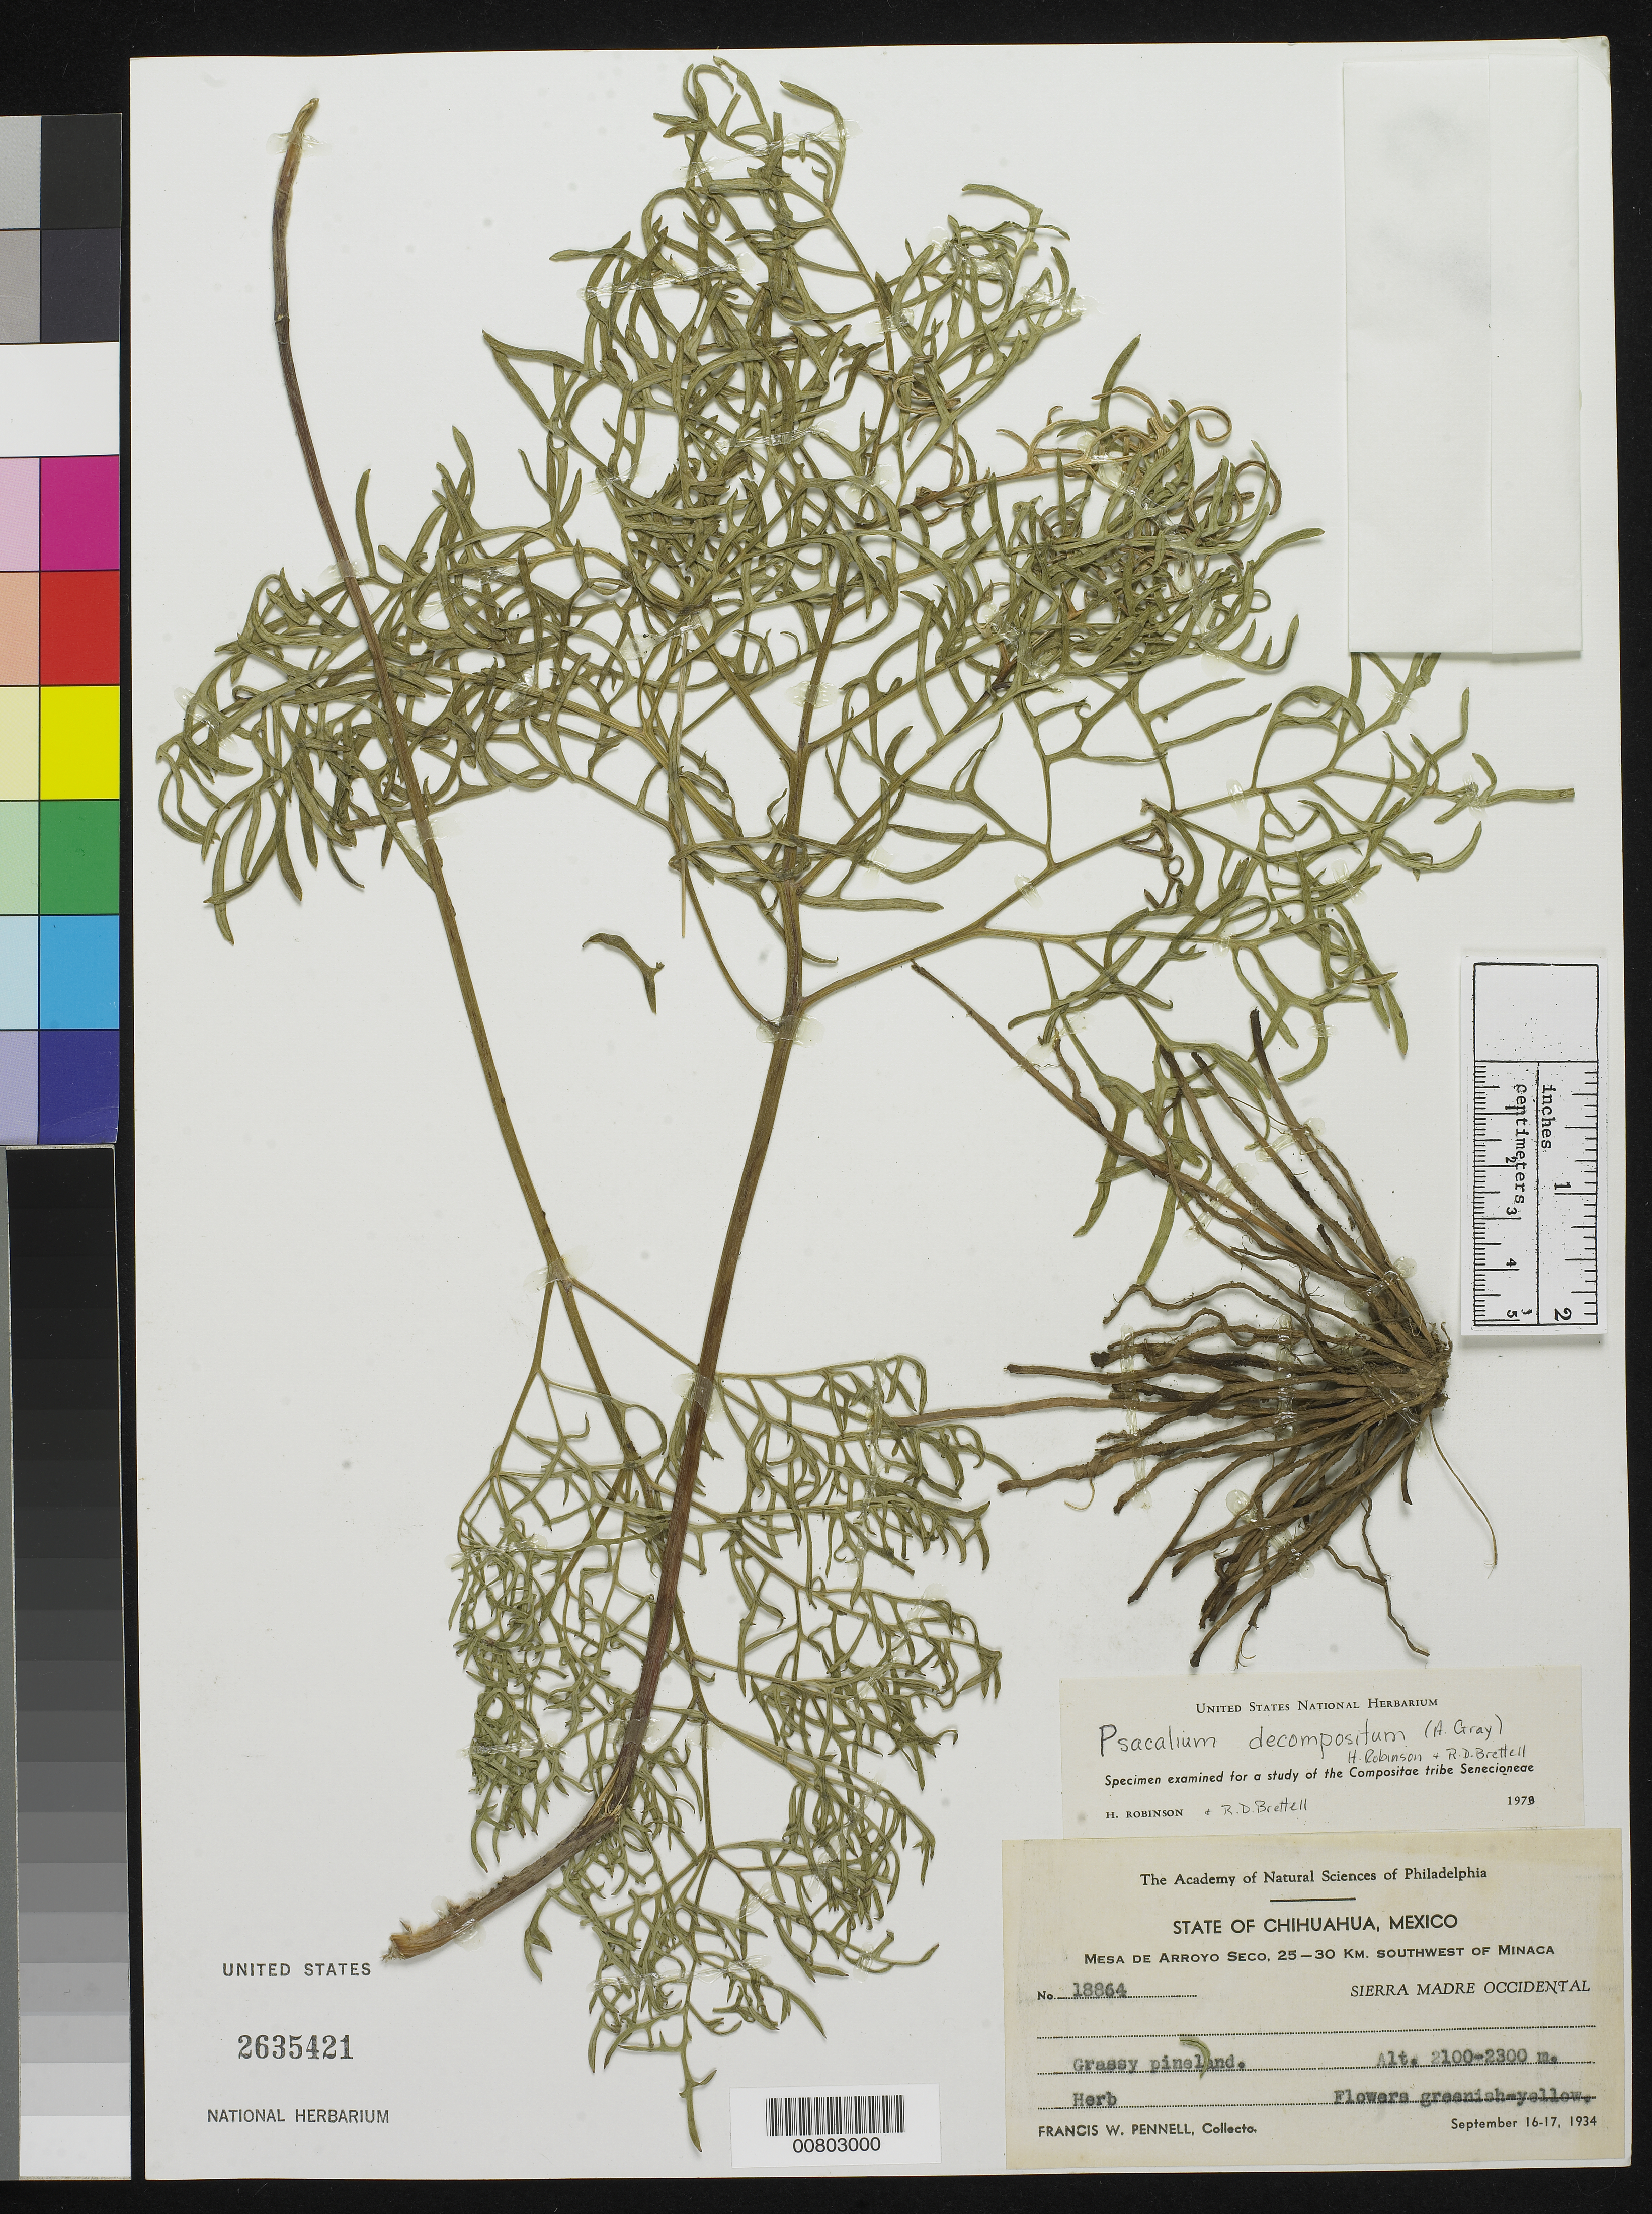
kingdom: Plantae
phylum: Tracheophyta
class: Magnoliopsida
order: Asterales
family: Asteraceae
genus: Psacalium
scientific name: Psacalium decompositum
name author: (A. Gray) H. Rob. & Brettell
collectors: F. W. Pennell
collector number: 18864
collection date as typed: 16 Sep 1934 to 17 Sep 1934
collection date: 1934-09-16/1934-09-17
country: Mexico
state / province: Chihuahua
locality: Mesa de Arrollo Seco, 25-30 km. southwest of Miñaca, Chihuahua.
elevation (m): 2300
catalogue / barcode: US 2635421